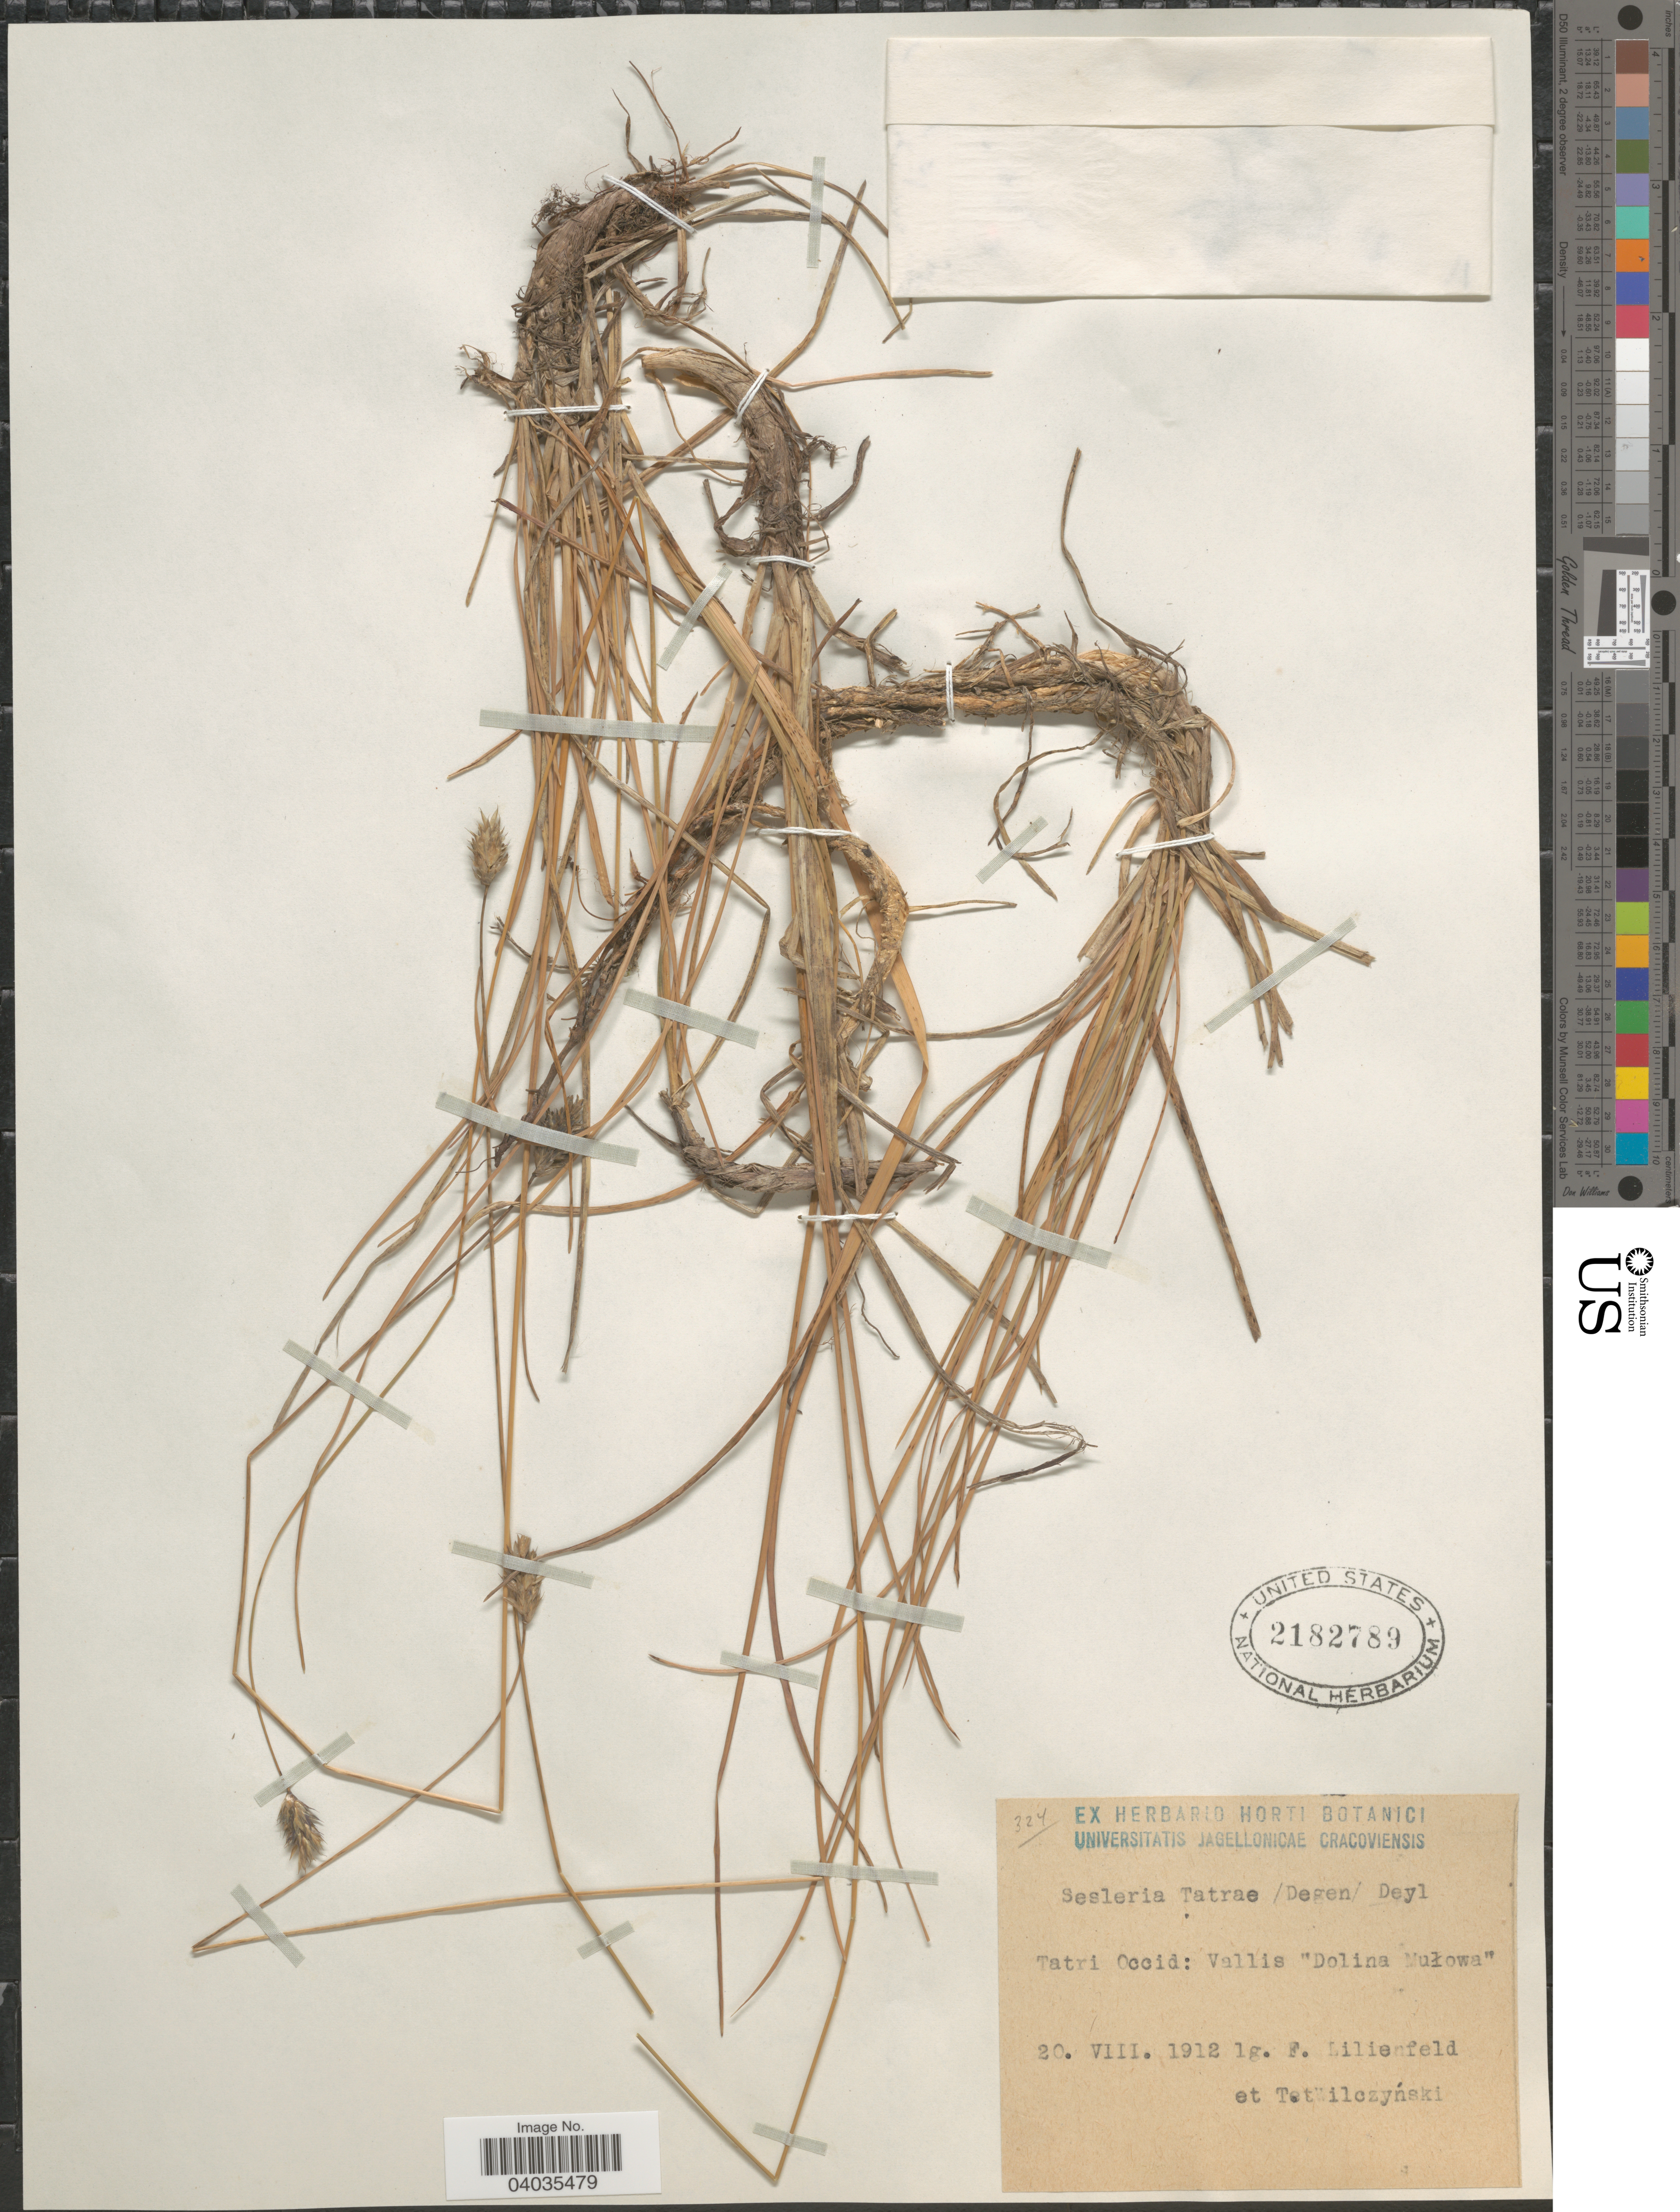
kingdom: Plantae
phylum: Tracheophyta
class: Liliopsida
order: Poales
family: Poaceae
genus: Sesleria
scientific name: Sesleria tatrae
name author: (Degen) Deyl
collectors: F. Lilienfeld & T. Wilczynski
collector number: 324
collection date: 1912-08-20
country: Poland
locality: Tatri Occid: Vallis "Dolina Mulowa".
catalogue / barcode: US 2182789